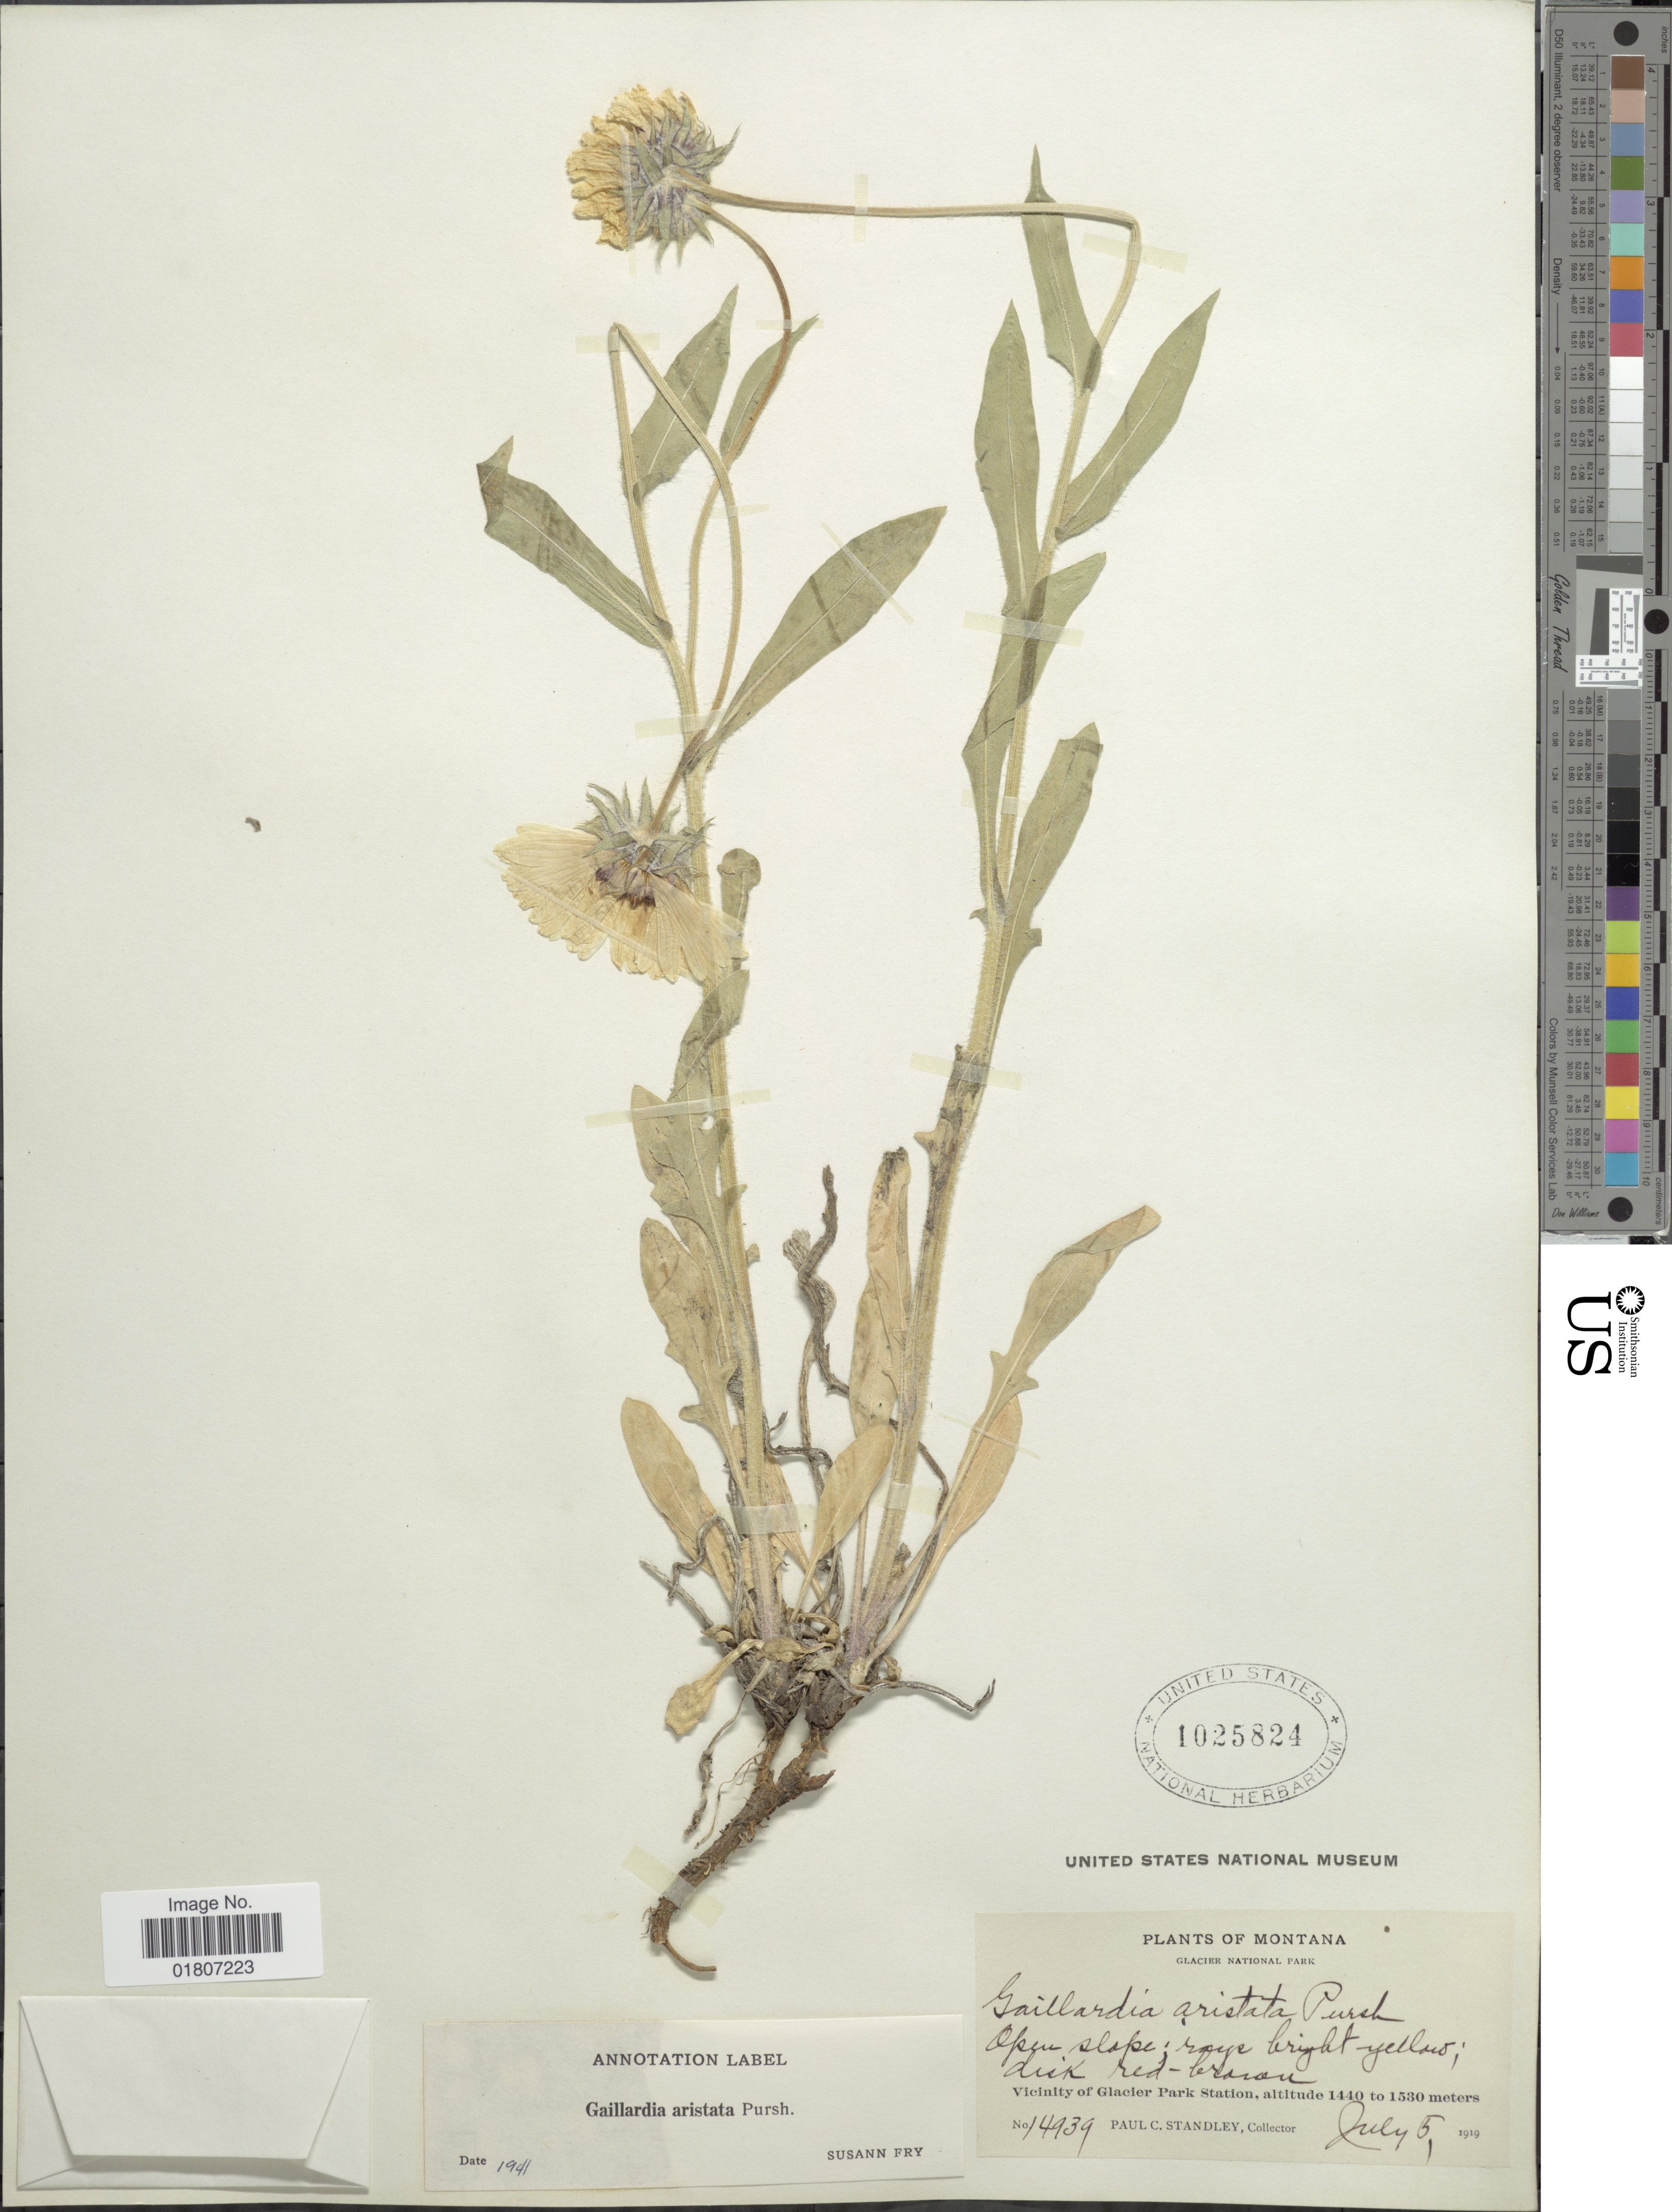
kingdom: Plantae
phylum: Tracheophyta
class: Magnoliopsida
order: Asterales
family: Asteraceae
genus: Gaillardia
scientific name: Gaillardia aristata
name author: Pursh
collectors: P. C. Standley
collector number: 14939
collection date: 1919-07-05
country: United States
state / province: Montana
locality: Glacier National Park. Vicinity of Glacier Park Station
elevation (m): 1440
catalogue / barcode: US 1025824